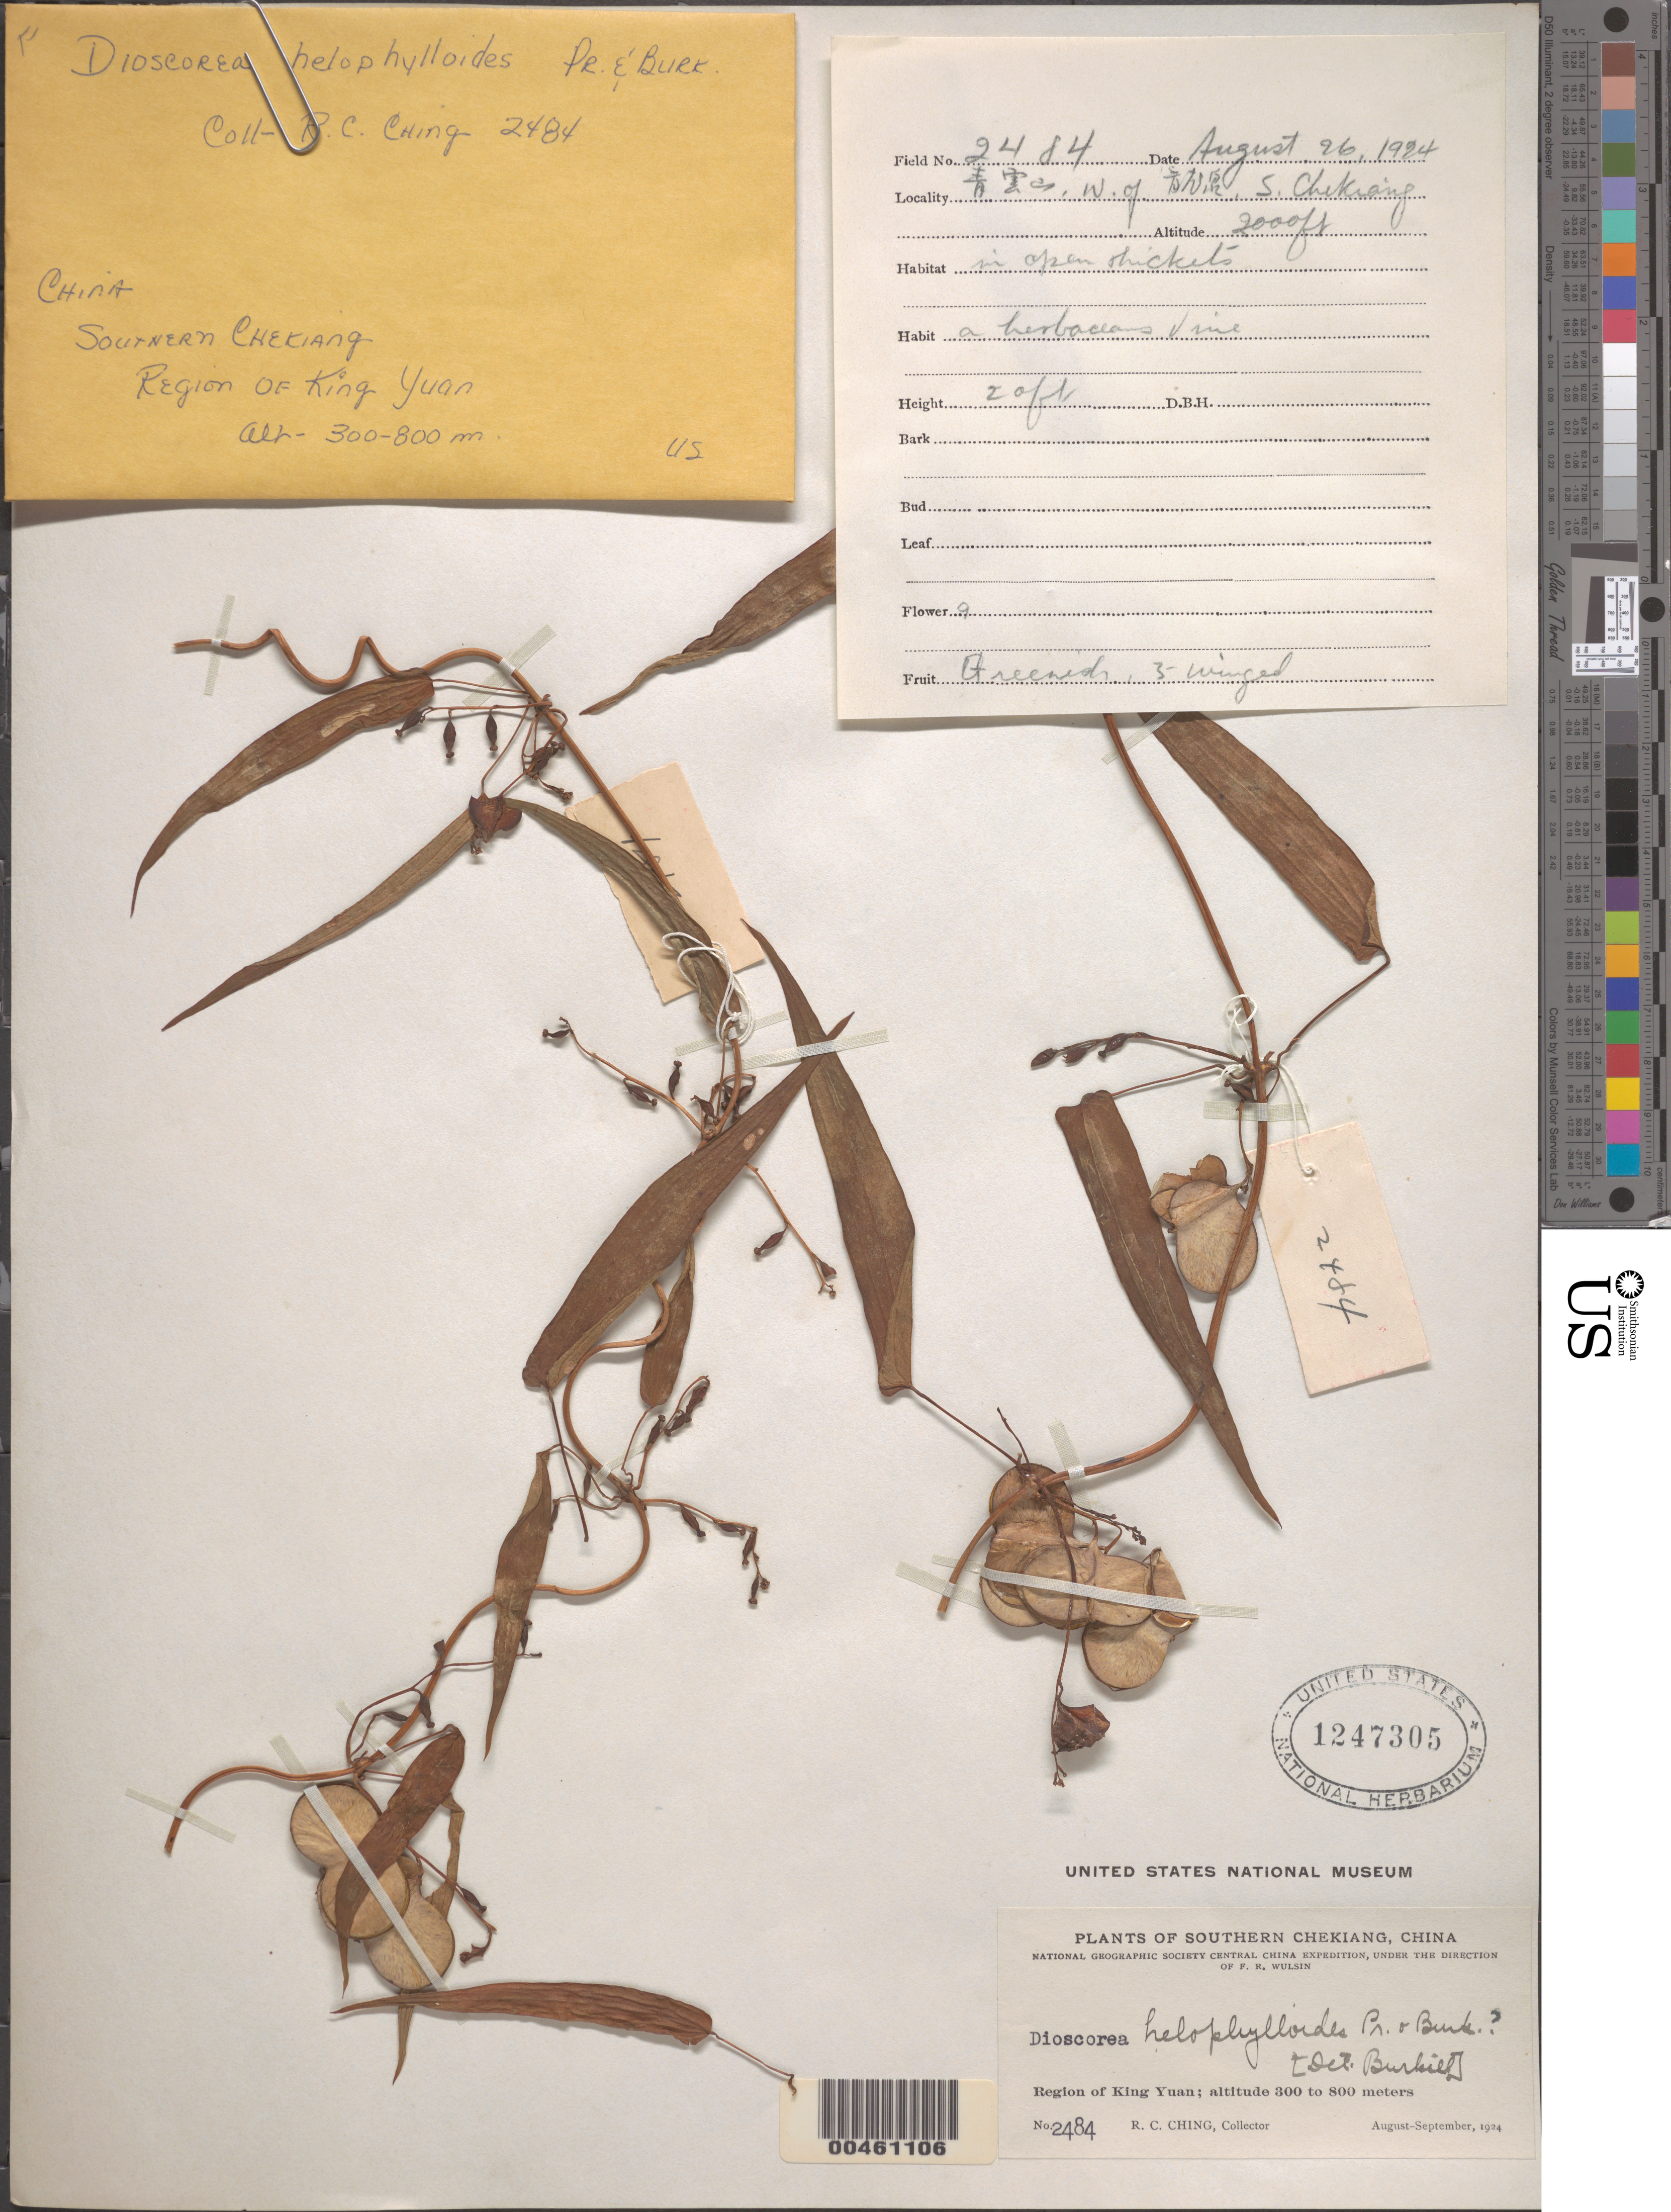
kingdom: Plantae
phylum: Tracheophyta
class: Liliopsida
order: Dioscoreales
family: Dioscoreaceae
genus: Dioscorea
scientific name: Dioscorea helophylloides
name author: Prain & Burkill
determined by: Burkill, I. H.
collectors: R. C. Ching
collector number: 2484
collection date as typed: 26 Aug 1924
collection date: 1924-08-26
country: China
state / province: Zhejiang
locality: King Yuan, Qing Yun Shan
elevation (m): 300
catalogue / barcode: US 1247305